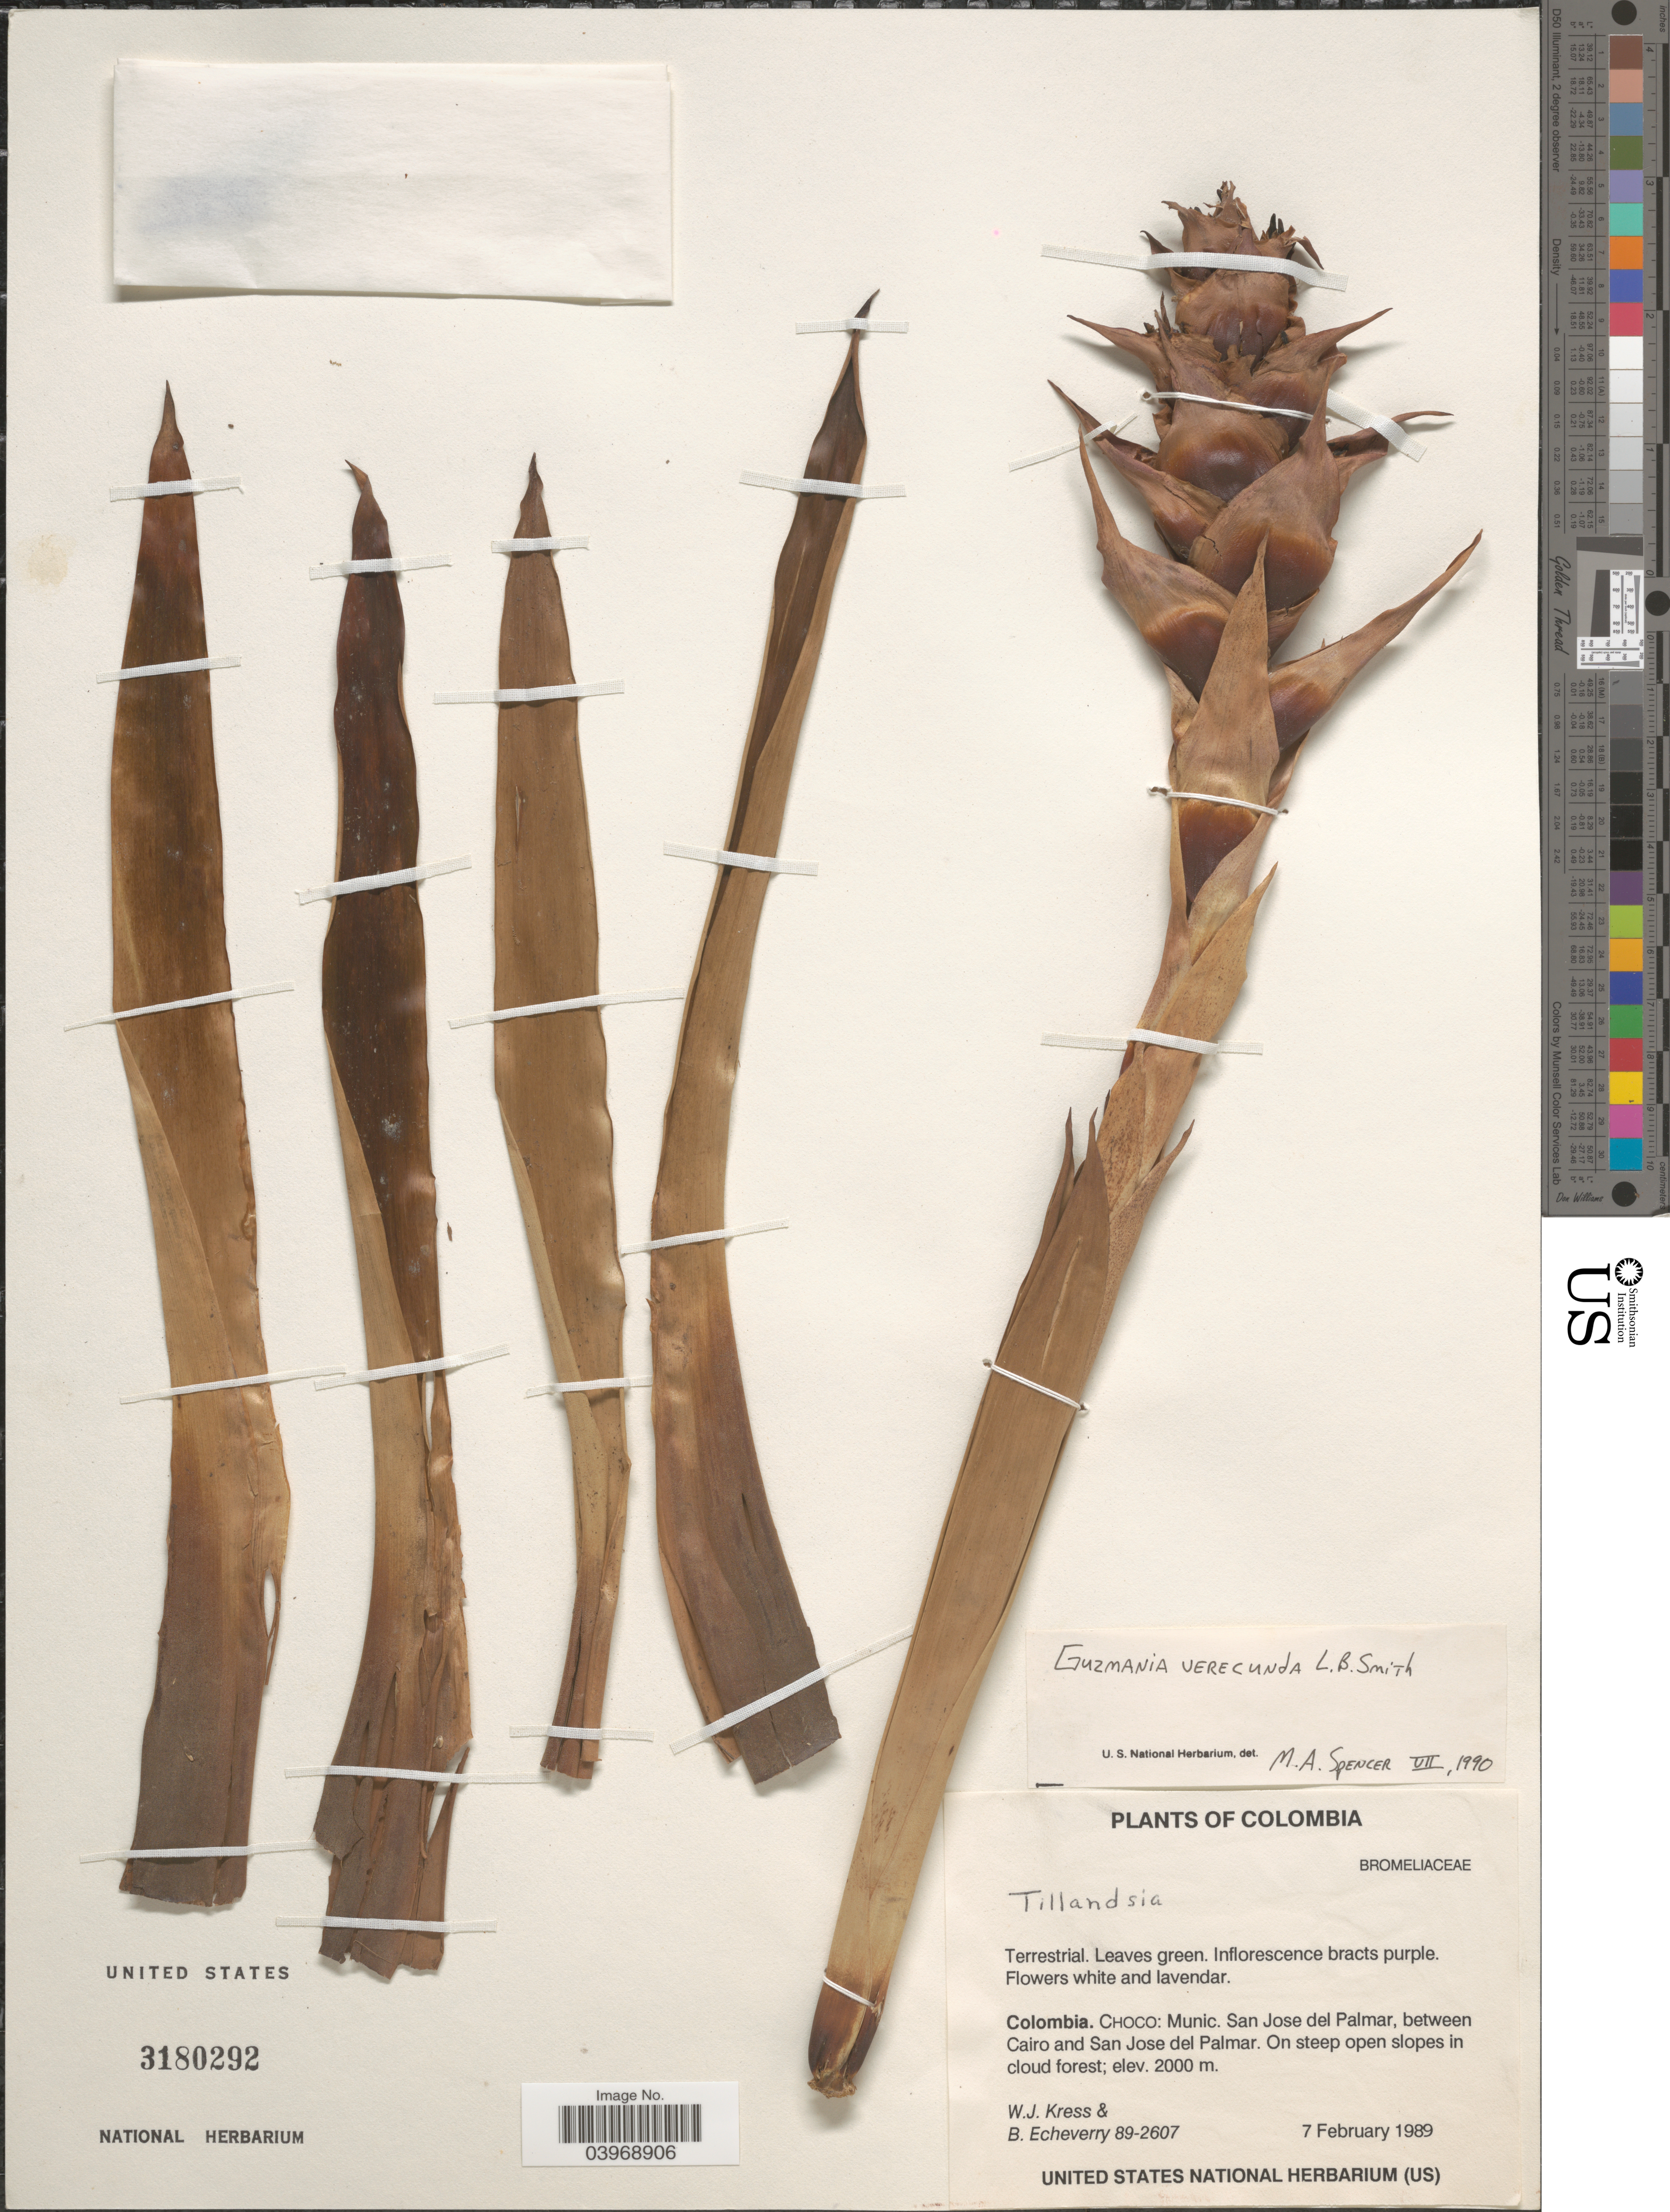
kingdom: Plantae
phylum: Tracheophyta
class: Liliopsida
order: Poales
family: Bromeliaceae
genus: Guzmania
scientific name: Guzmania verecunda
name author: L.B. Sm.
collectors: W. J. Kress & B. Echeverry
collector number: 89-2607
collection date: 1989-02-07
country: Colombia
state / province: Chocó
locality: Munic. San Jose del Palmar, between Cairo and San Jose del Palmar. On steep open slopes in cloud forest.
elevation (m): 2000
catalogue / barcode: US 3180292